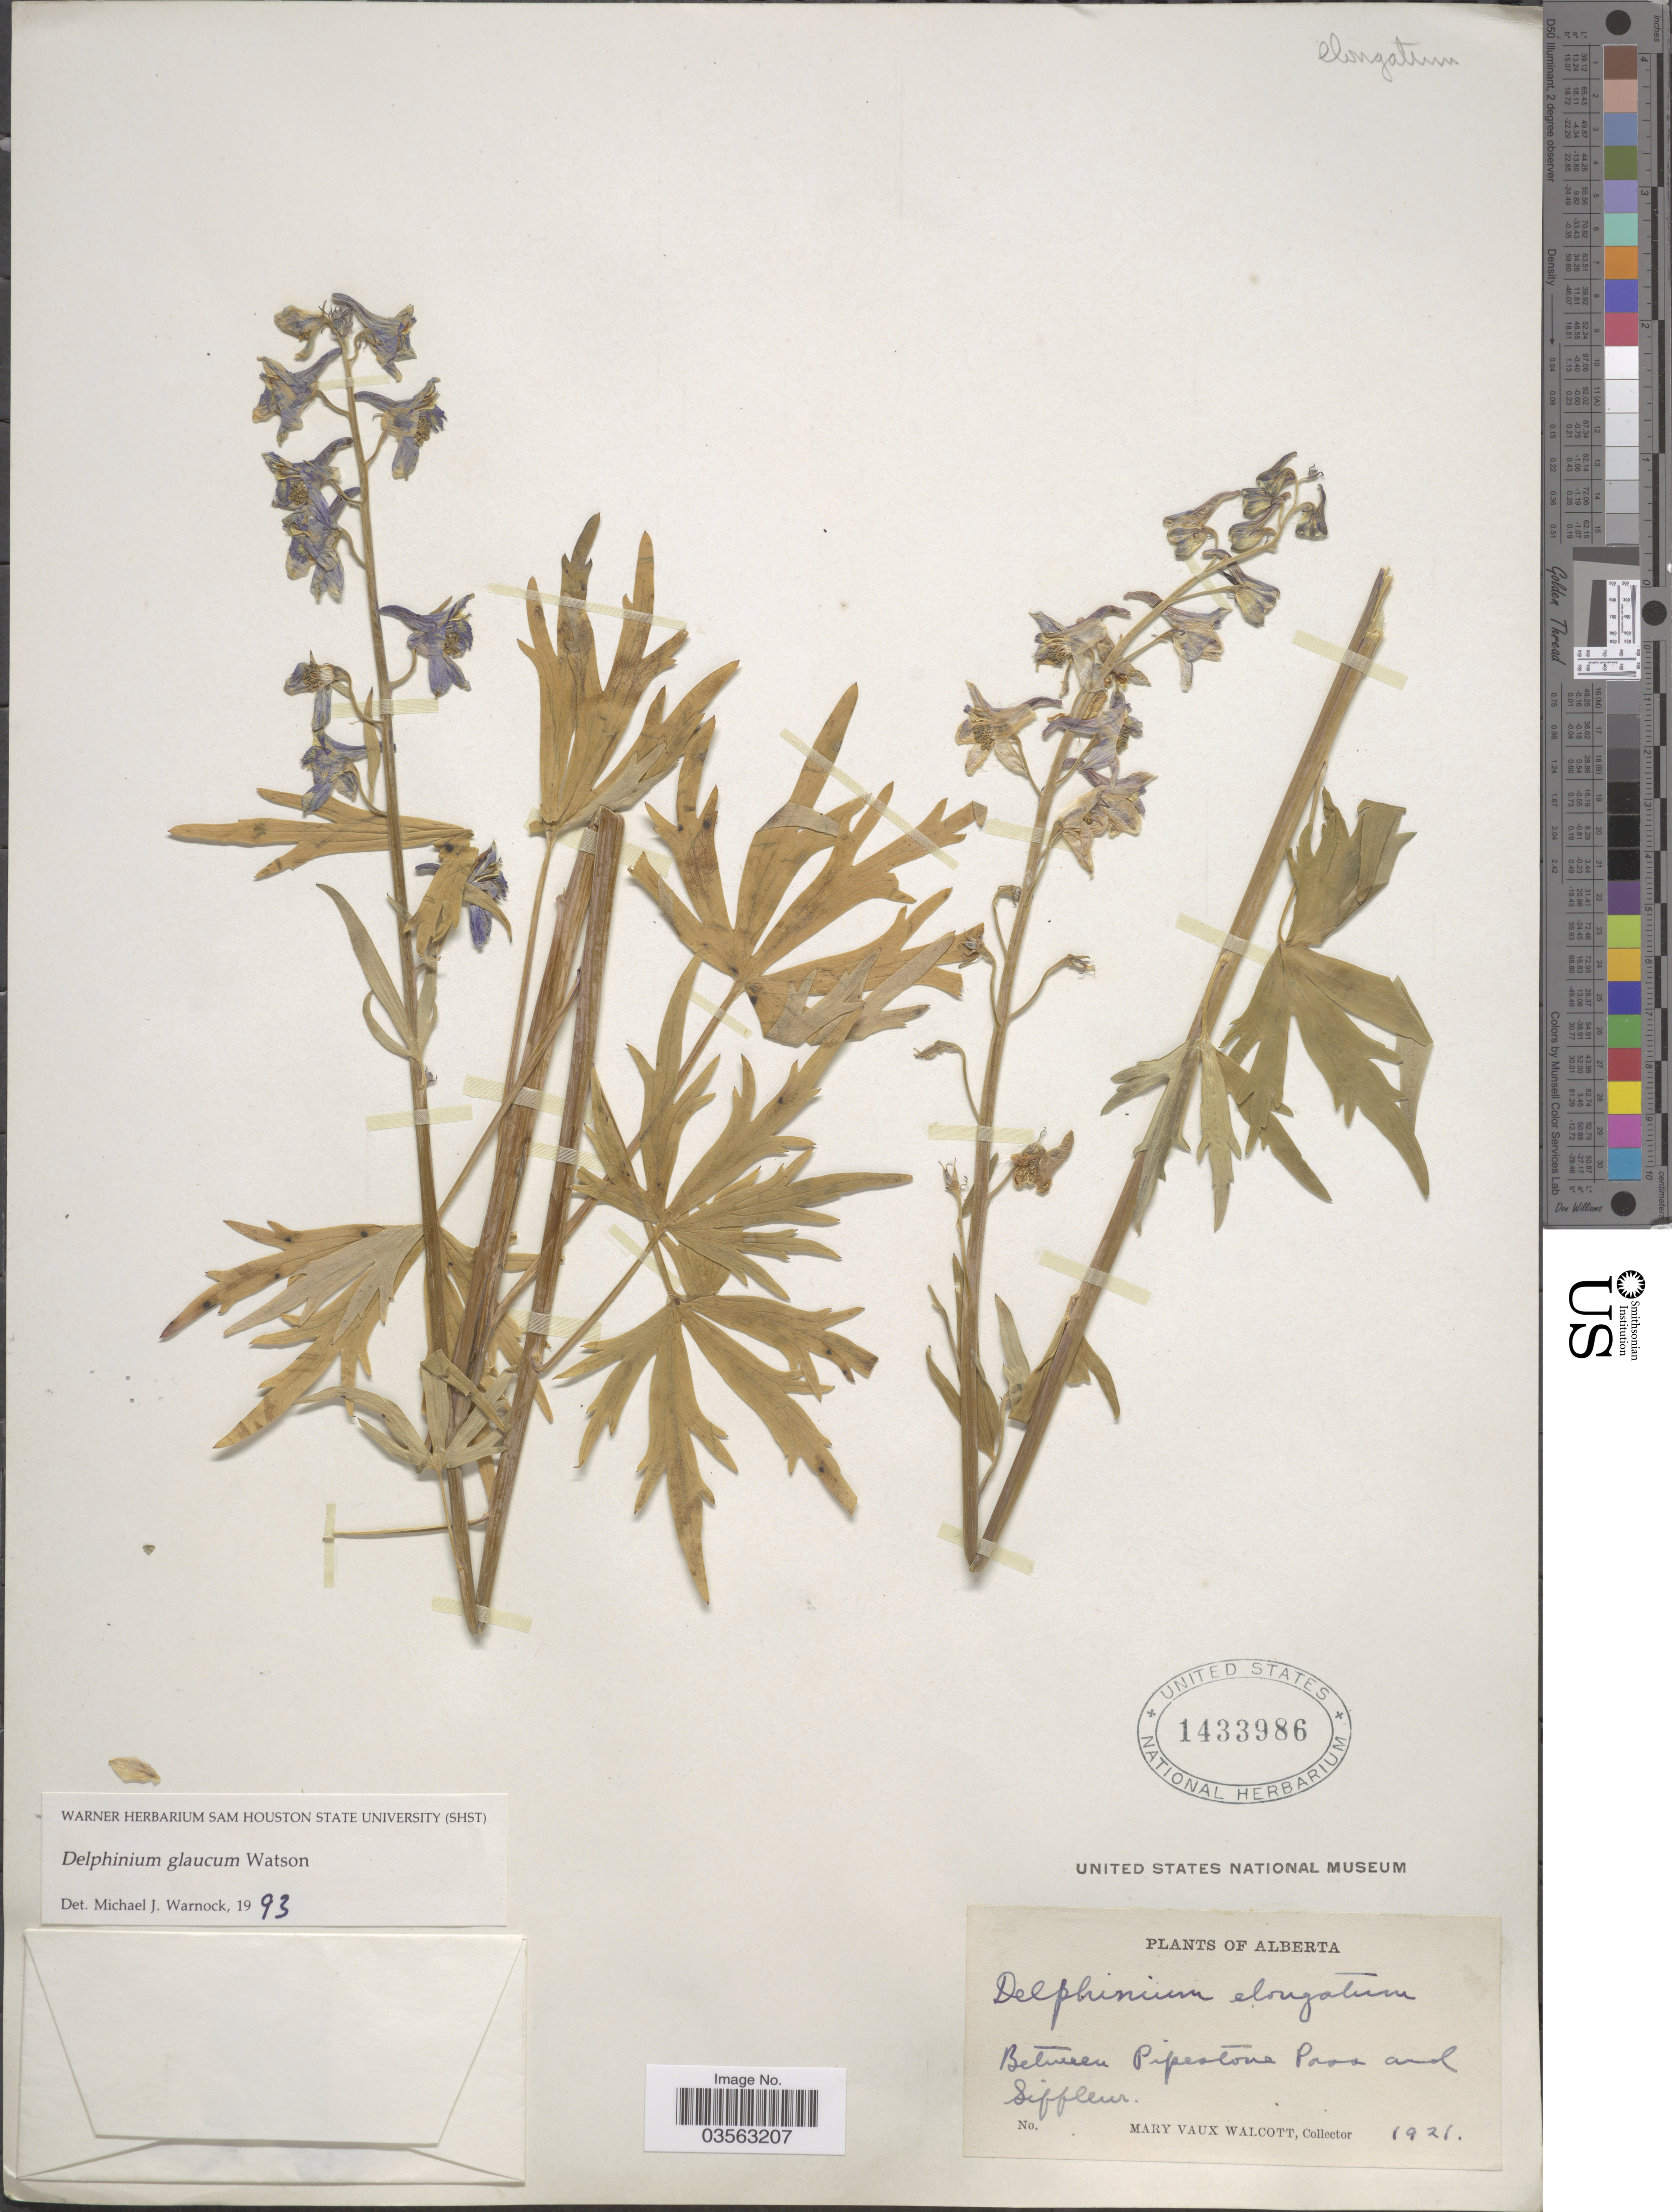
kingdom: Plantae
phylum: Tracheophyta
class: Magnoliopsida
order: Ranunculales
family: Ranunculaceae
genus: Delphinium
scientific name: Delphinium glaucum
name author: S. Watson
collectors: M. Walcott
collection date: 1921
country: Canada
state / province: Alberta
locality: Between Pipestone Pass and Siffleur.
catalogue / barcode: US 1433986